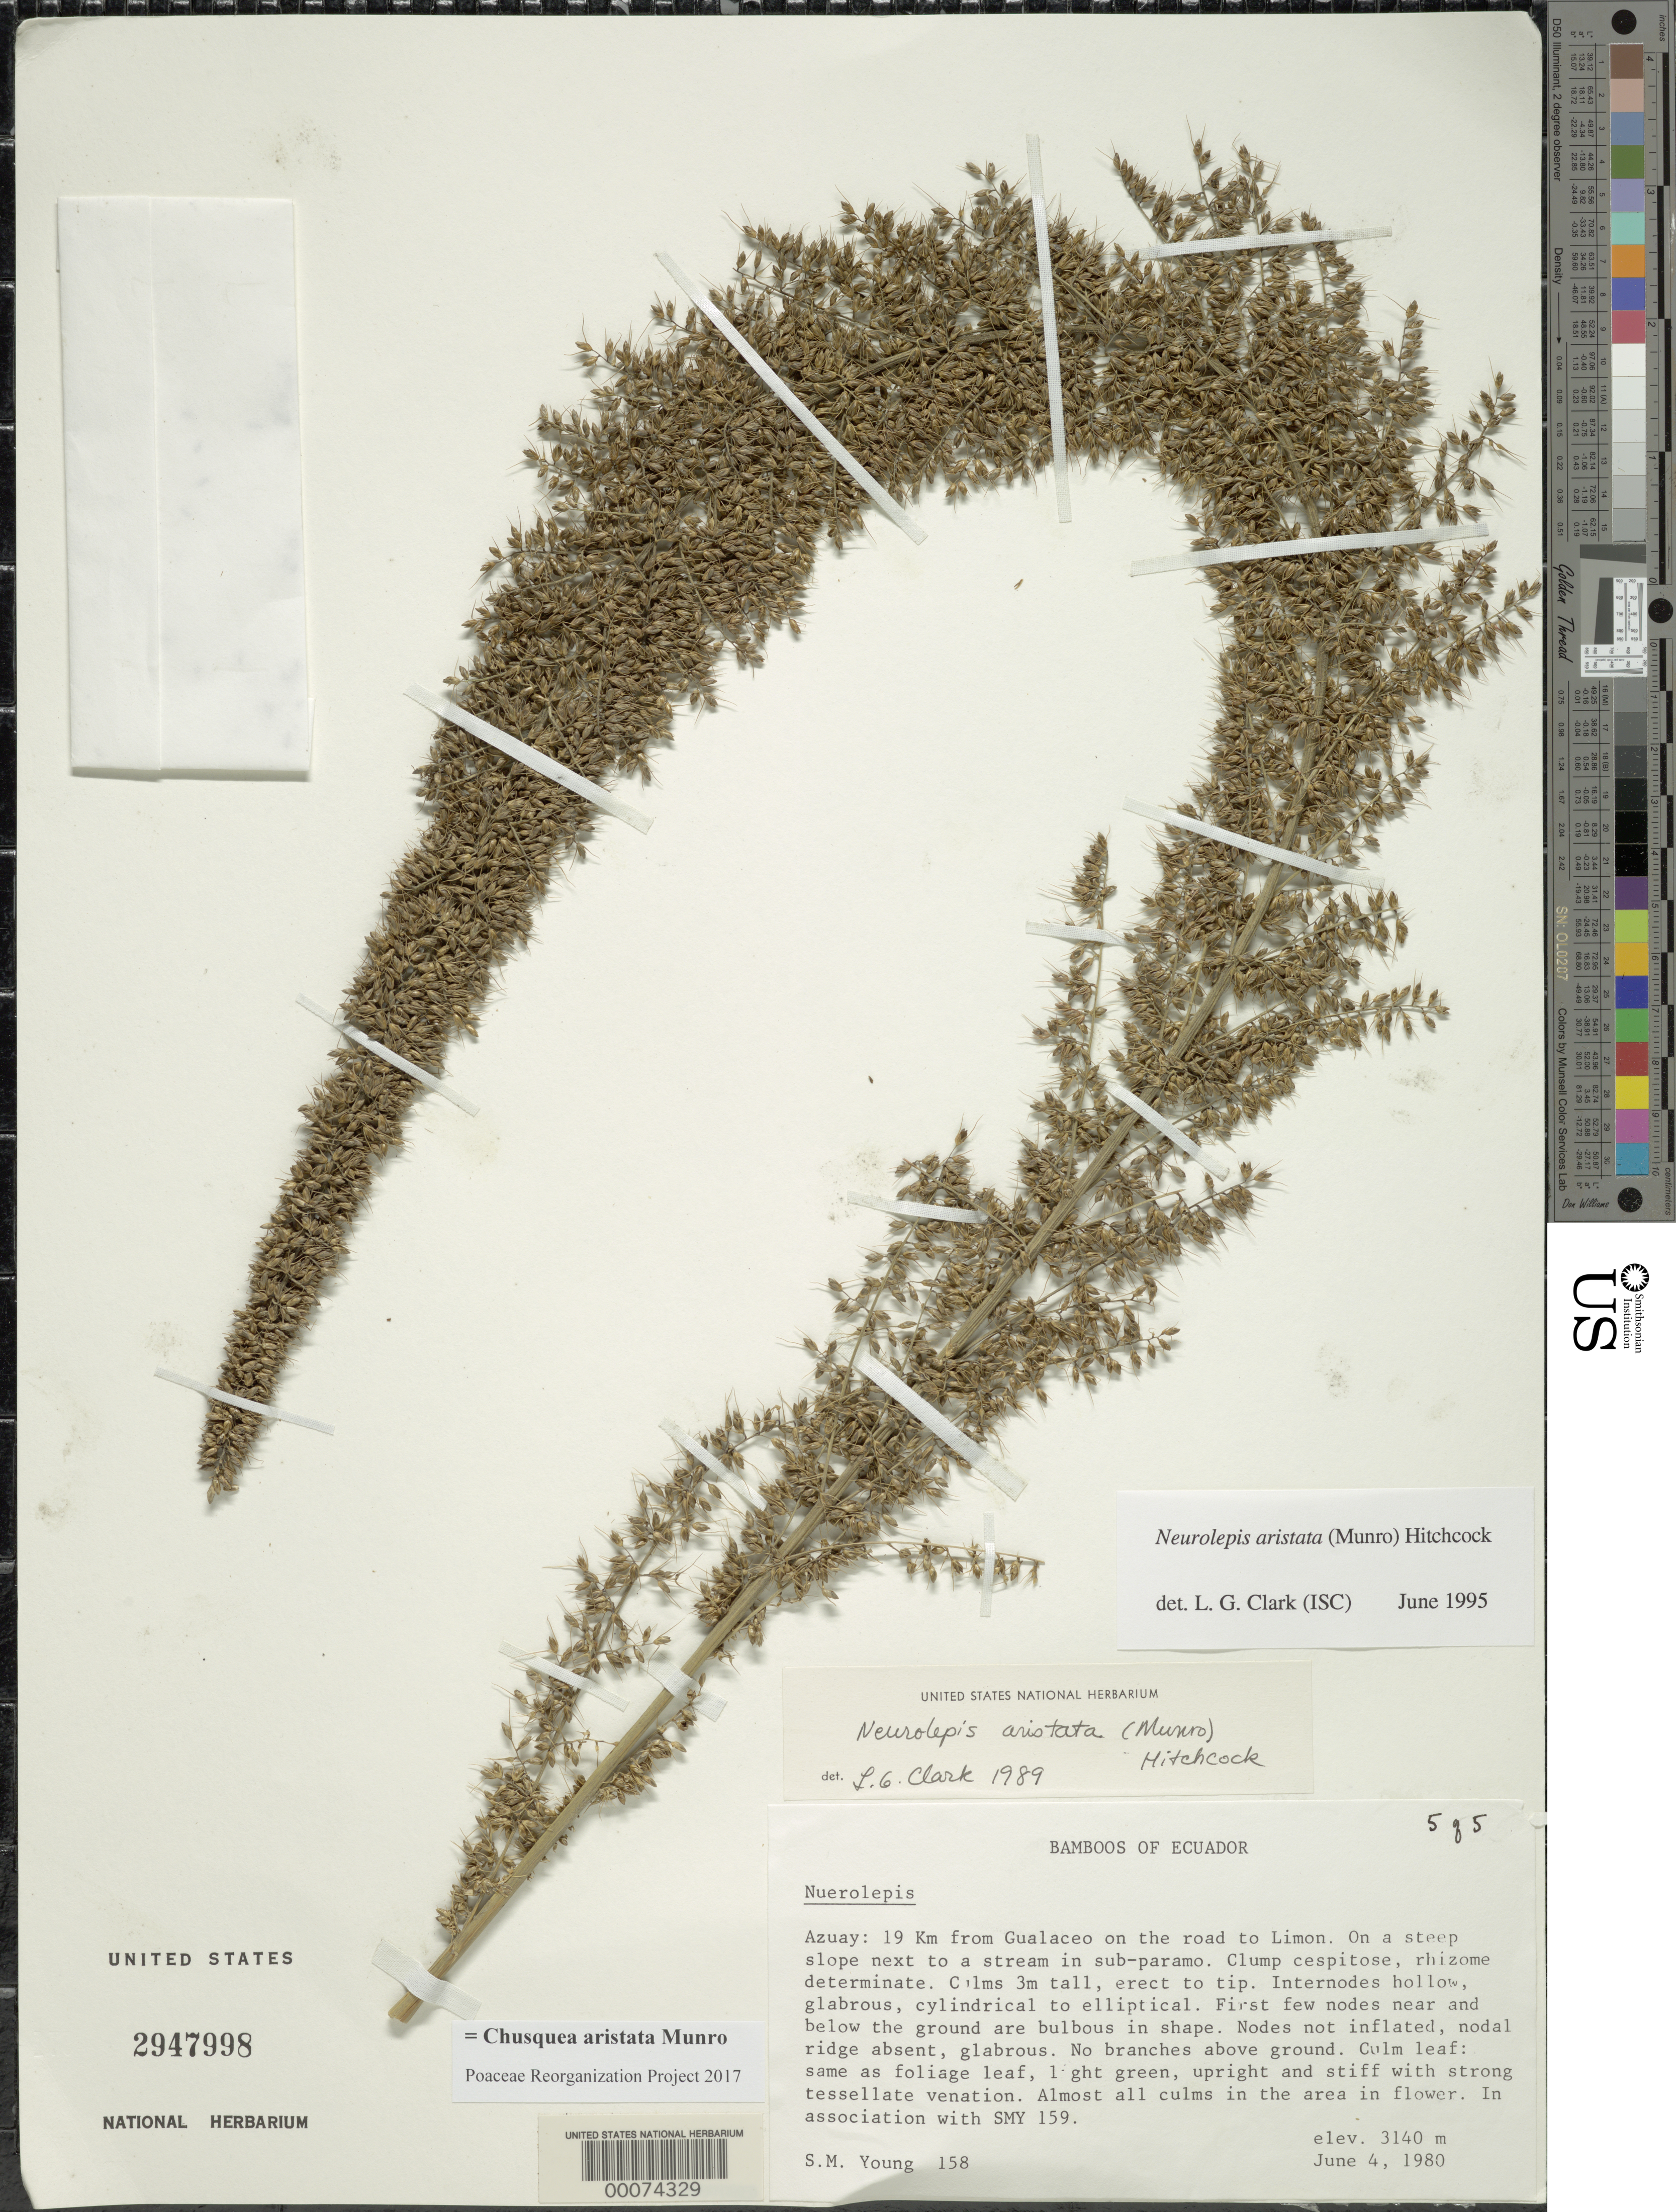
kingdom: Plantae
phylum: Tracheophyta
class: Liliopsida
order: Poales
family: Poaceae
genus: Chusquea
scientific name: Chusquea aristata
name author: Munro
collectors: S. Young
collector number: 158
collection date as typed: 04 Jun 1980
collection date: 1980-06-04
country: Ecuador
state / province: Azuay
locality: Gualaceo, Limon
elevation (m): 3140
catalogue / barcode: US 2947998